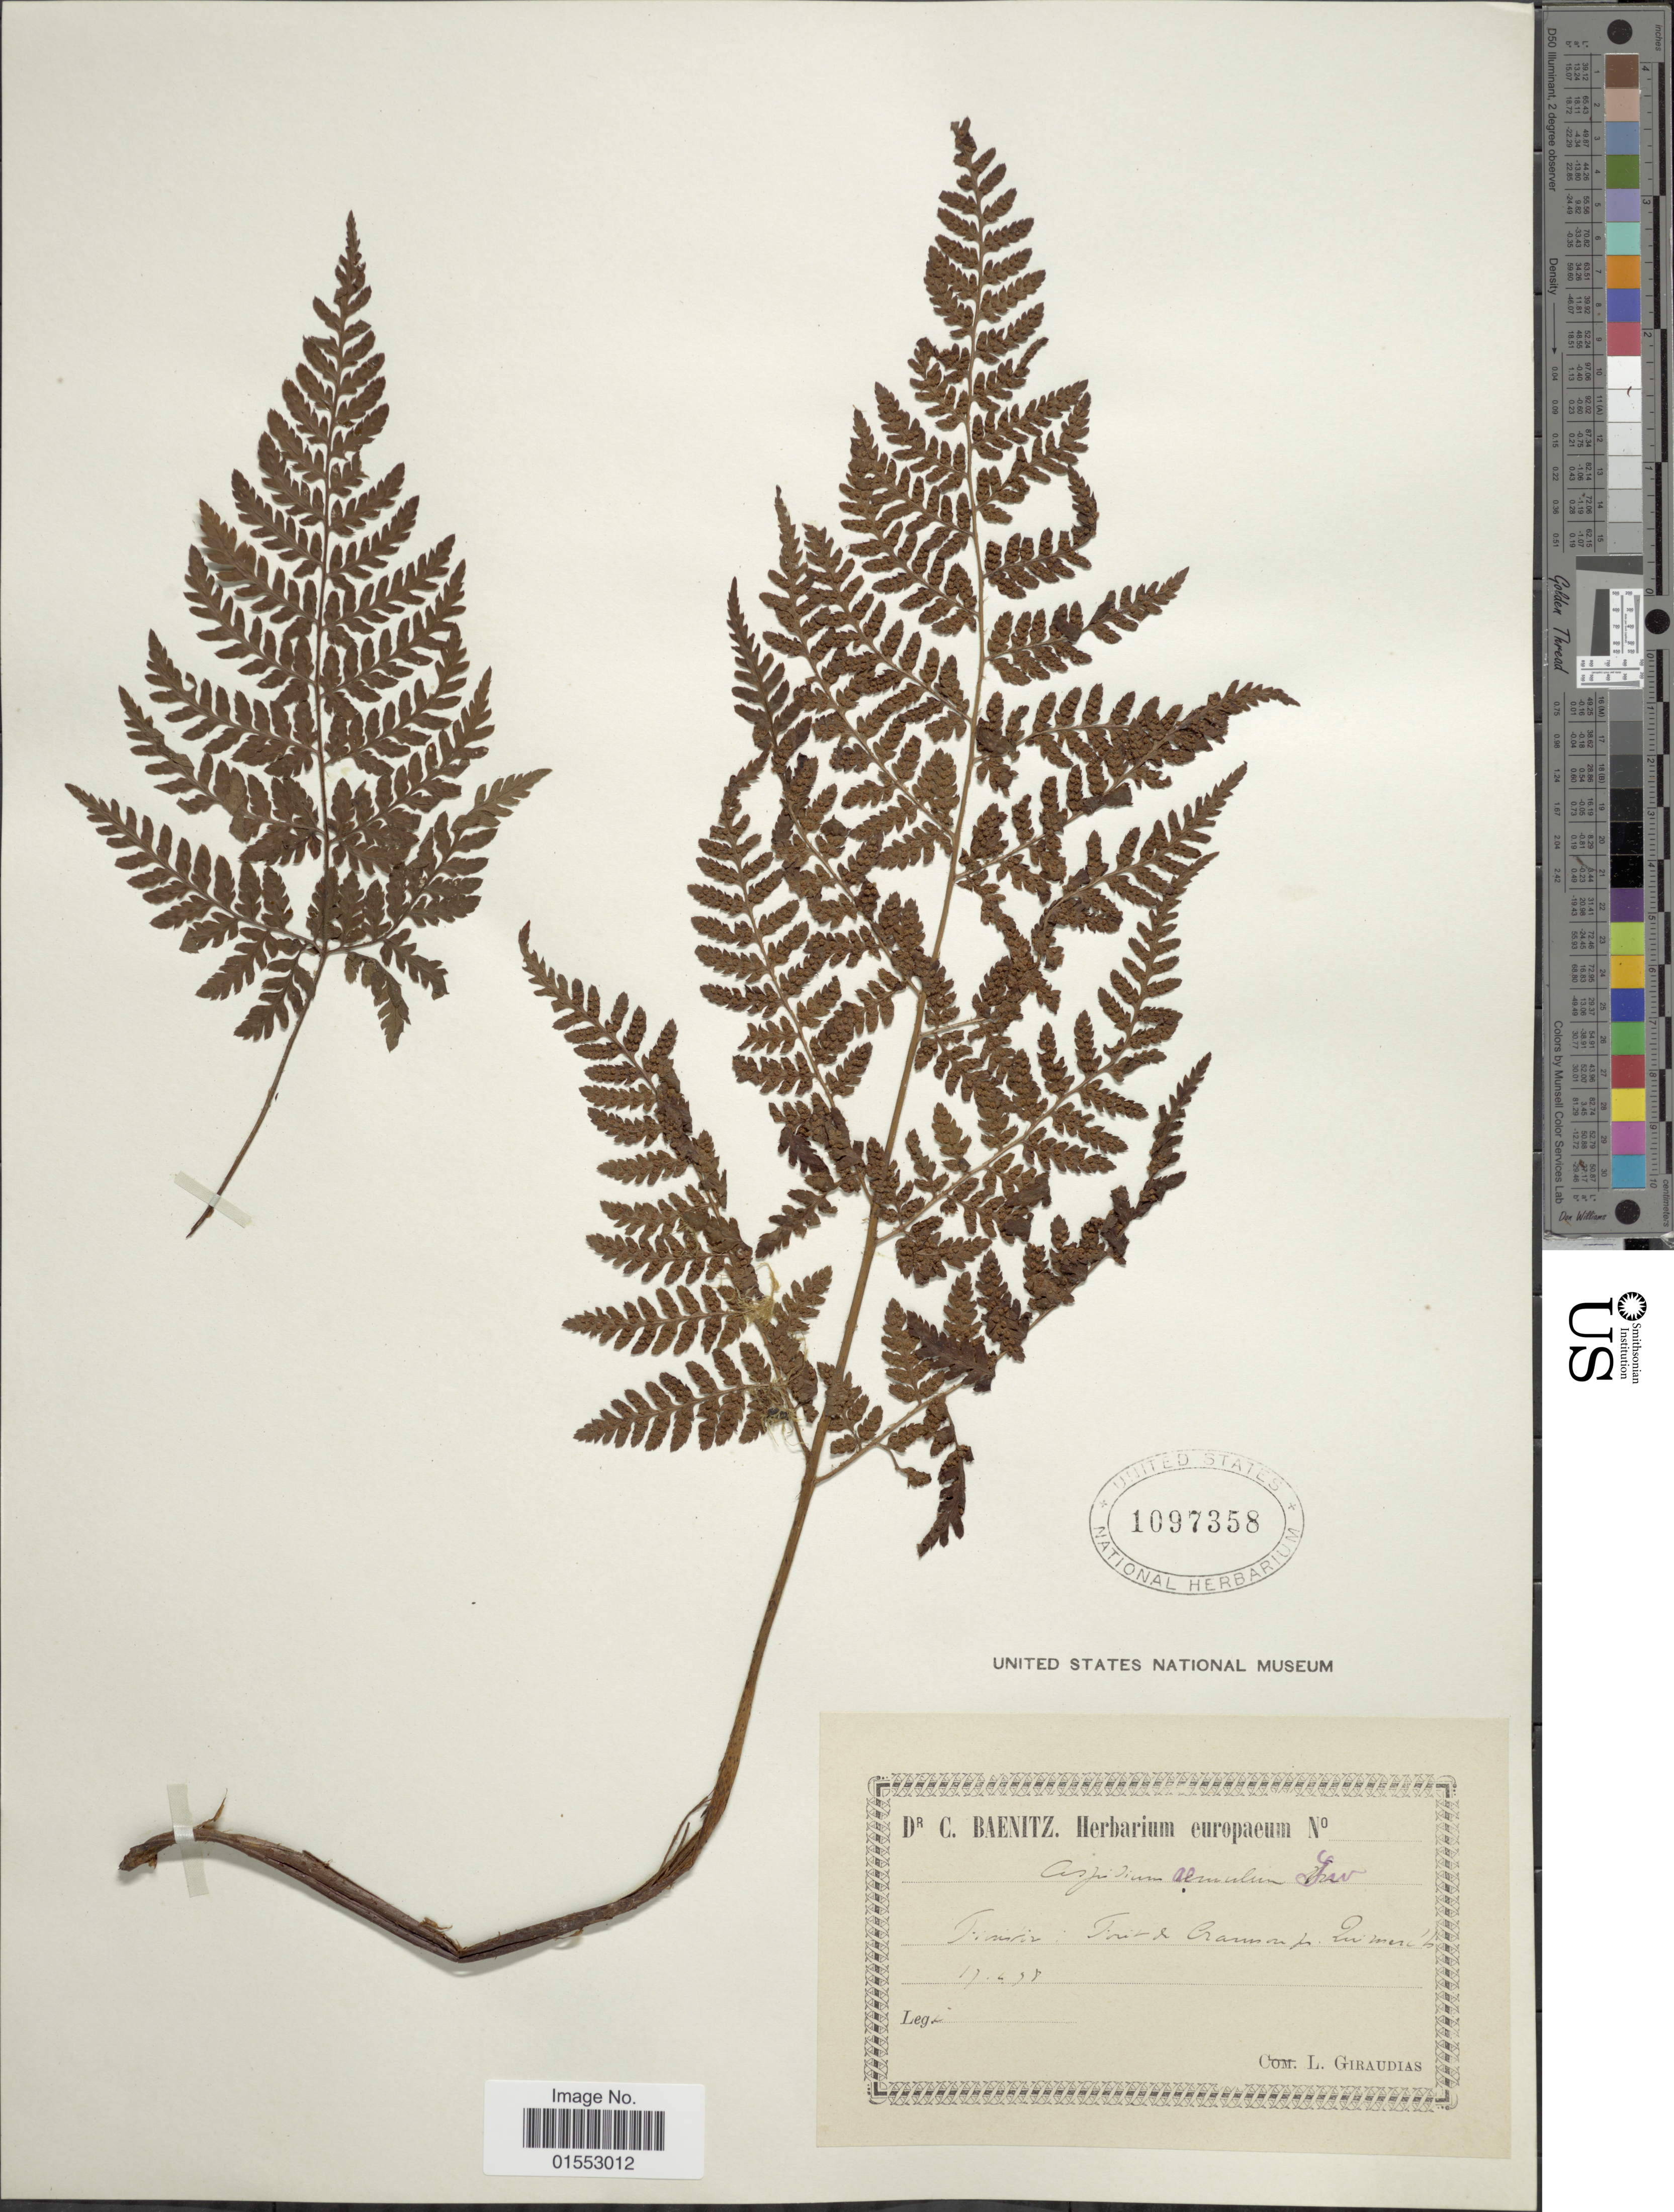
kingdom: Plantae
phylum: Tracheophyta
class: Polypodiopsida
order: Polypodiales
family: Dryopteridaceae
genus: Dryopteris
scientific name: Dryopteris aemula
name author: Kuntze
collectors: C. G. Baenitz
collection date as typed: Transcribed d/m/y: 17/6/98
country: India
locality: Timiri [interpreted]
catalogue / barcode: US 1097358